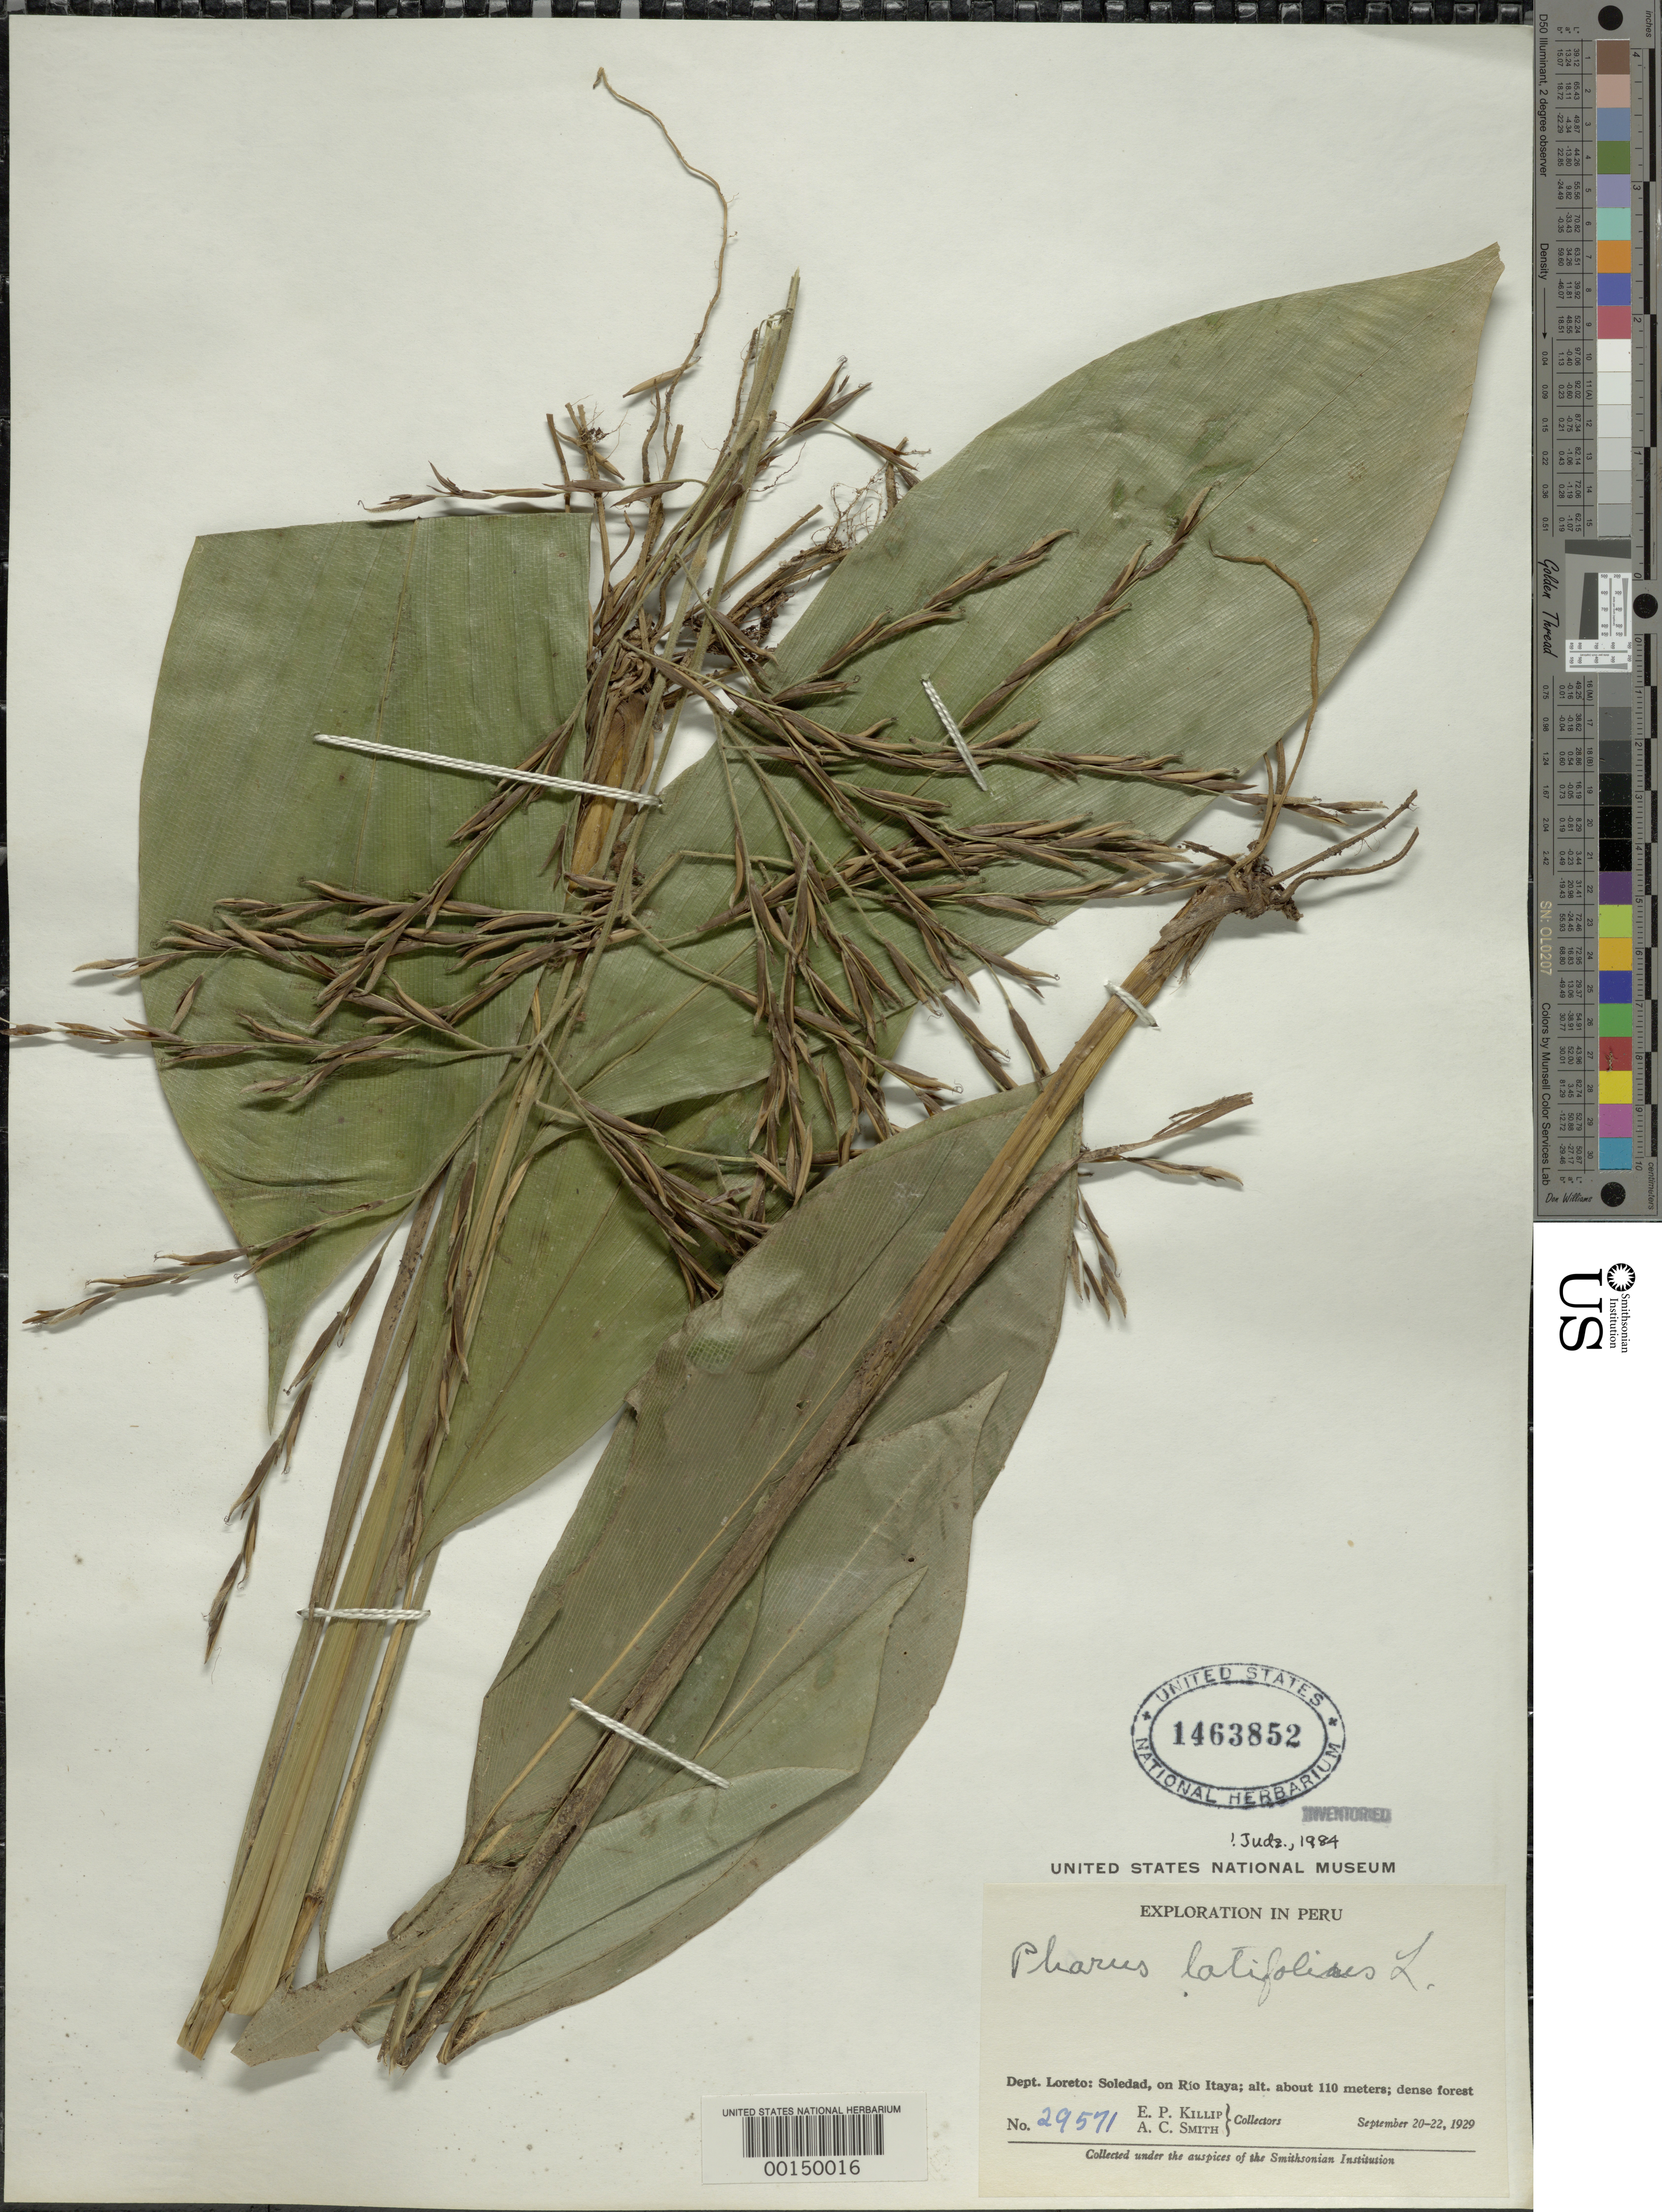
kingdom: Plantae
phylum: Tracheophyta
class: Liliopsida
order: Poales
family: Poaceae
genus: Pharus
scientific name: Pharus latifolius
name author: L.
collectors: A. C. Smith & E. P. Killip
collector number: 29571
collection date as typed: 20 Sep 1929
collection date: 1929-09-20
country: Peru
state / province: Loreto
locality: Soledad, rio itaya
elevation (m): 110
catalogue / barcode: US 1463852